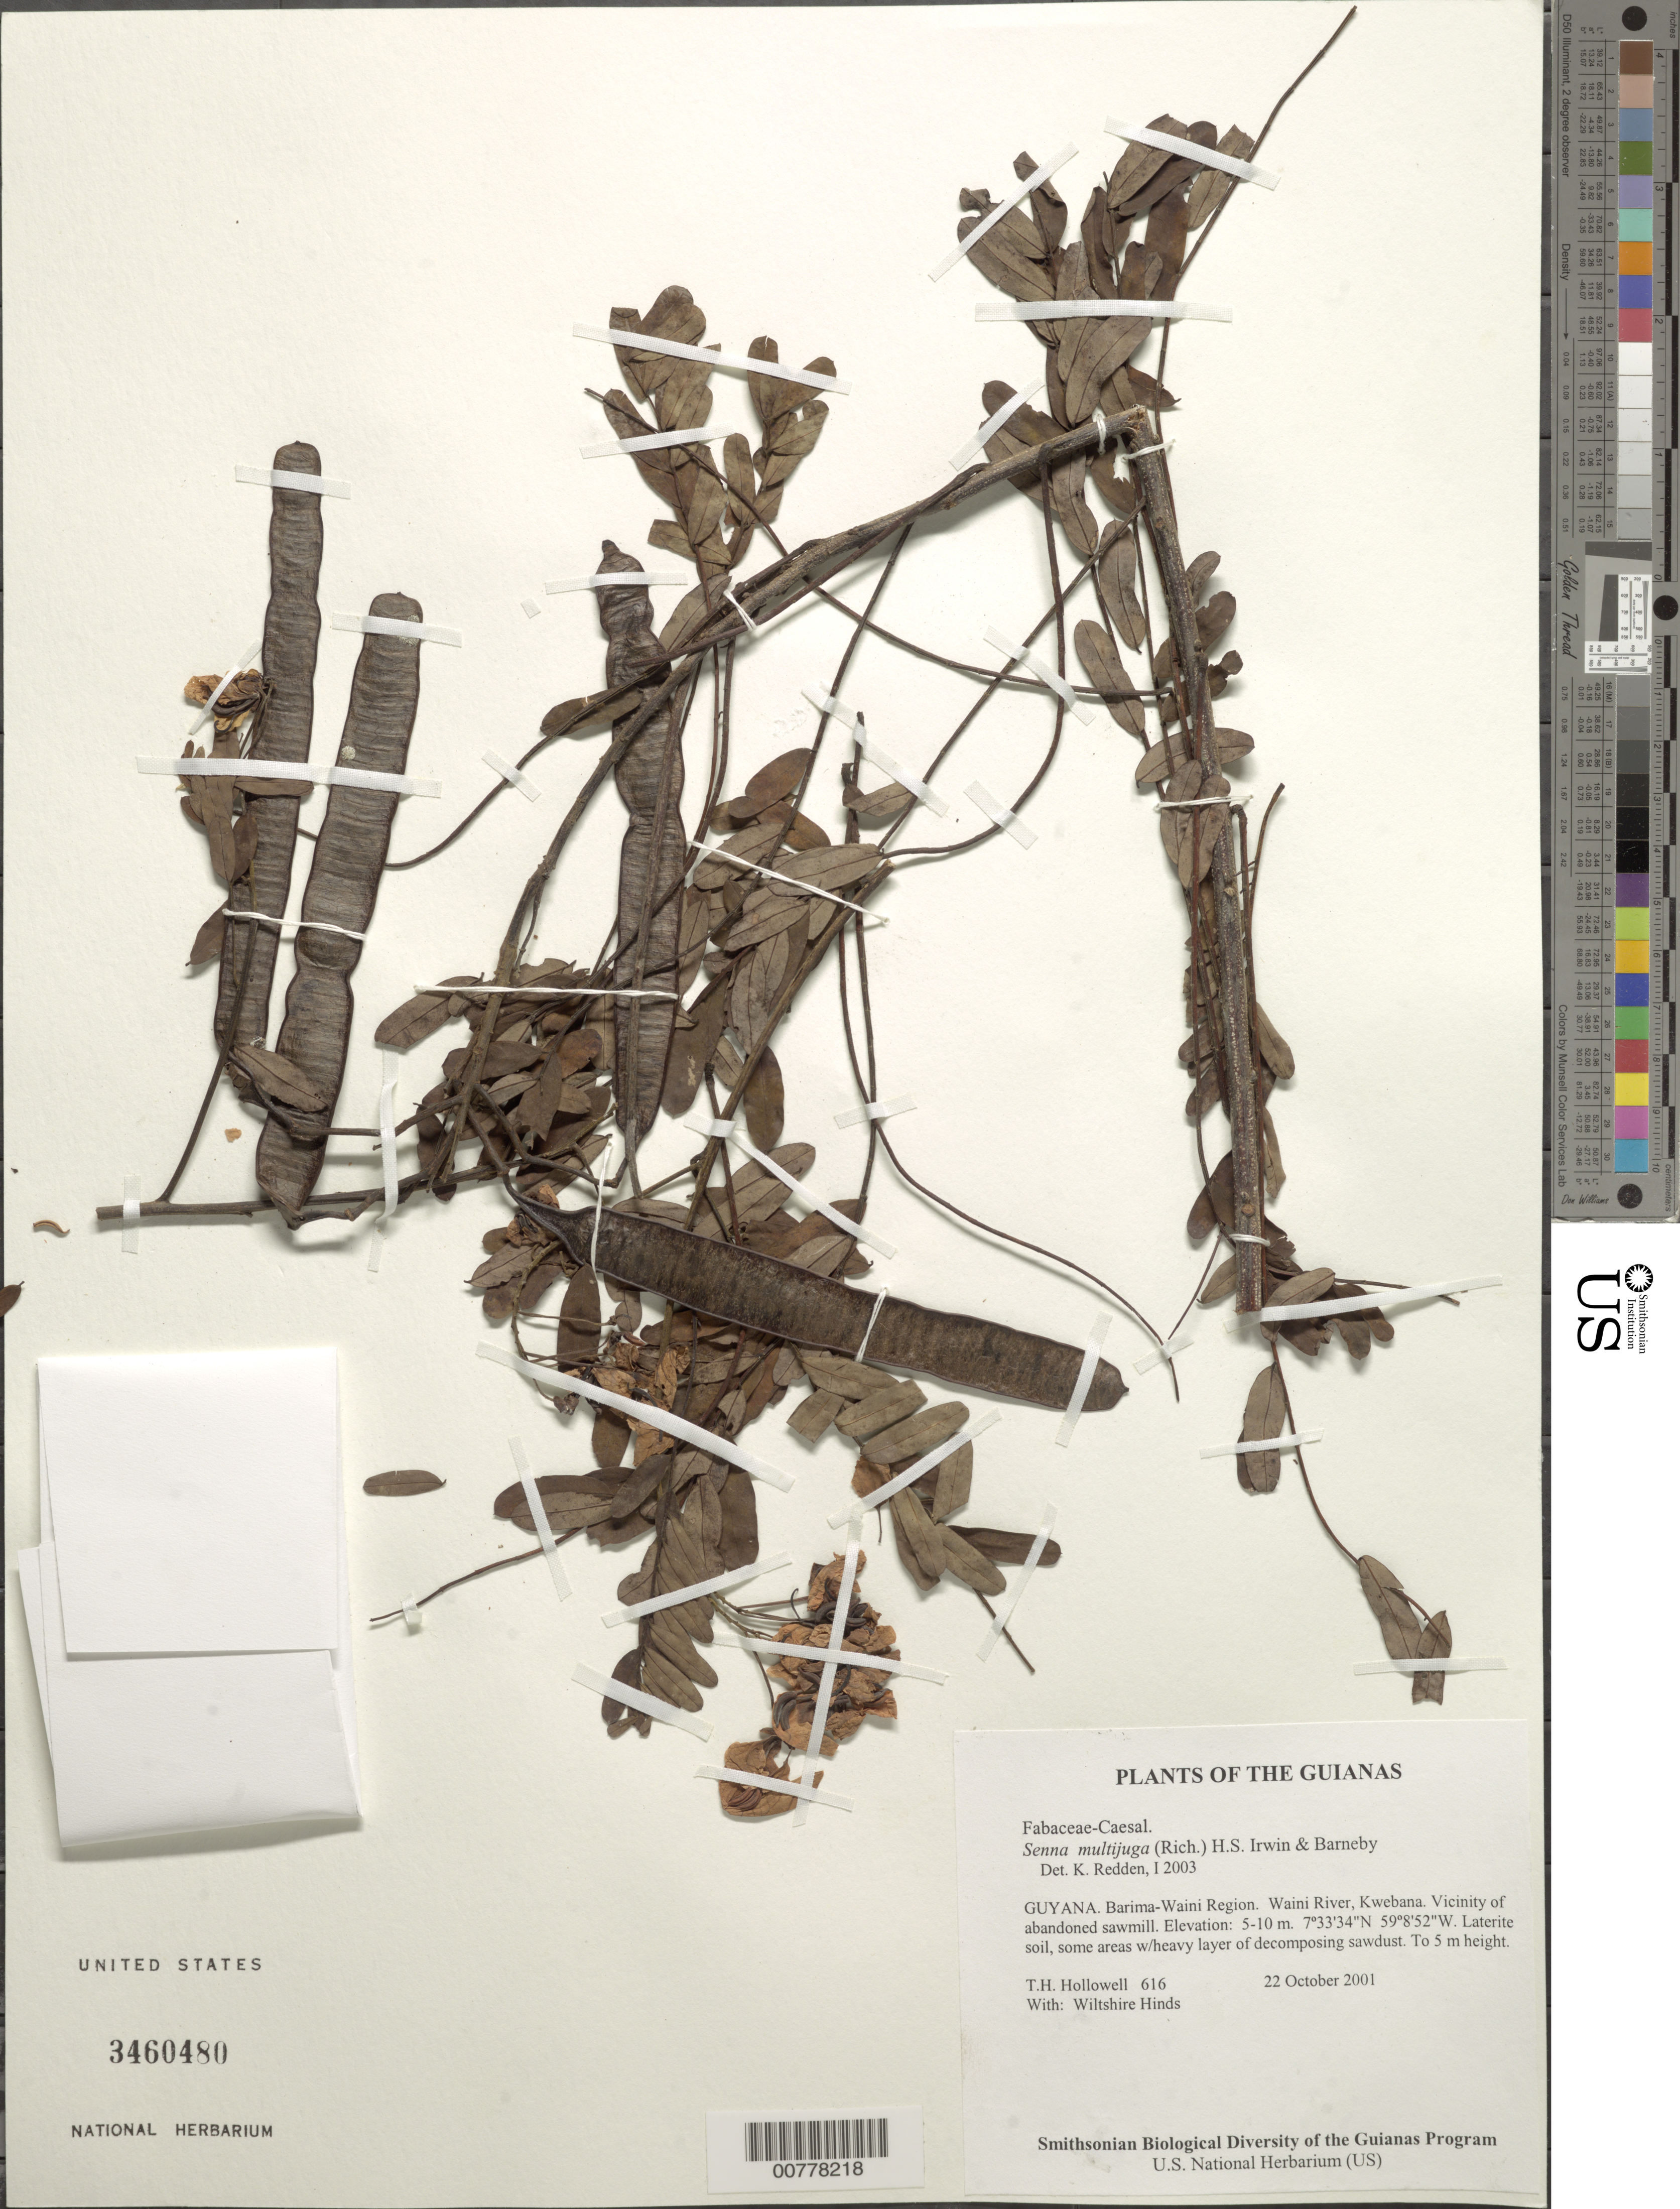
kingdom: Plantae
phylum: Tracheophyta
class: Magnoliopsida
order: Fabales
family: Fabaceae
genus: Senna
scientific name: Senna multijuga var. multijuga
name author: (Rich.) H.S. Irwin & Barneby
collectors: T. Hollowell & W. Hinds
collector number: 616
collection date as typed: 22 October 2001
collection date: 2001-10-22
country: Guyana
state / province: Barima-Waini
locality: Waini River, Kwebana. Vicinity of abandoned sawmill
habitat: Laterite soil, some areas w/heavy layer of decomposing sawdust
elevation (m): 5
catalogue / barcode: US 3460480